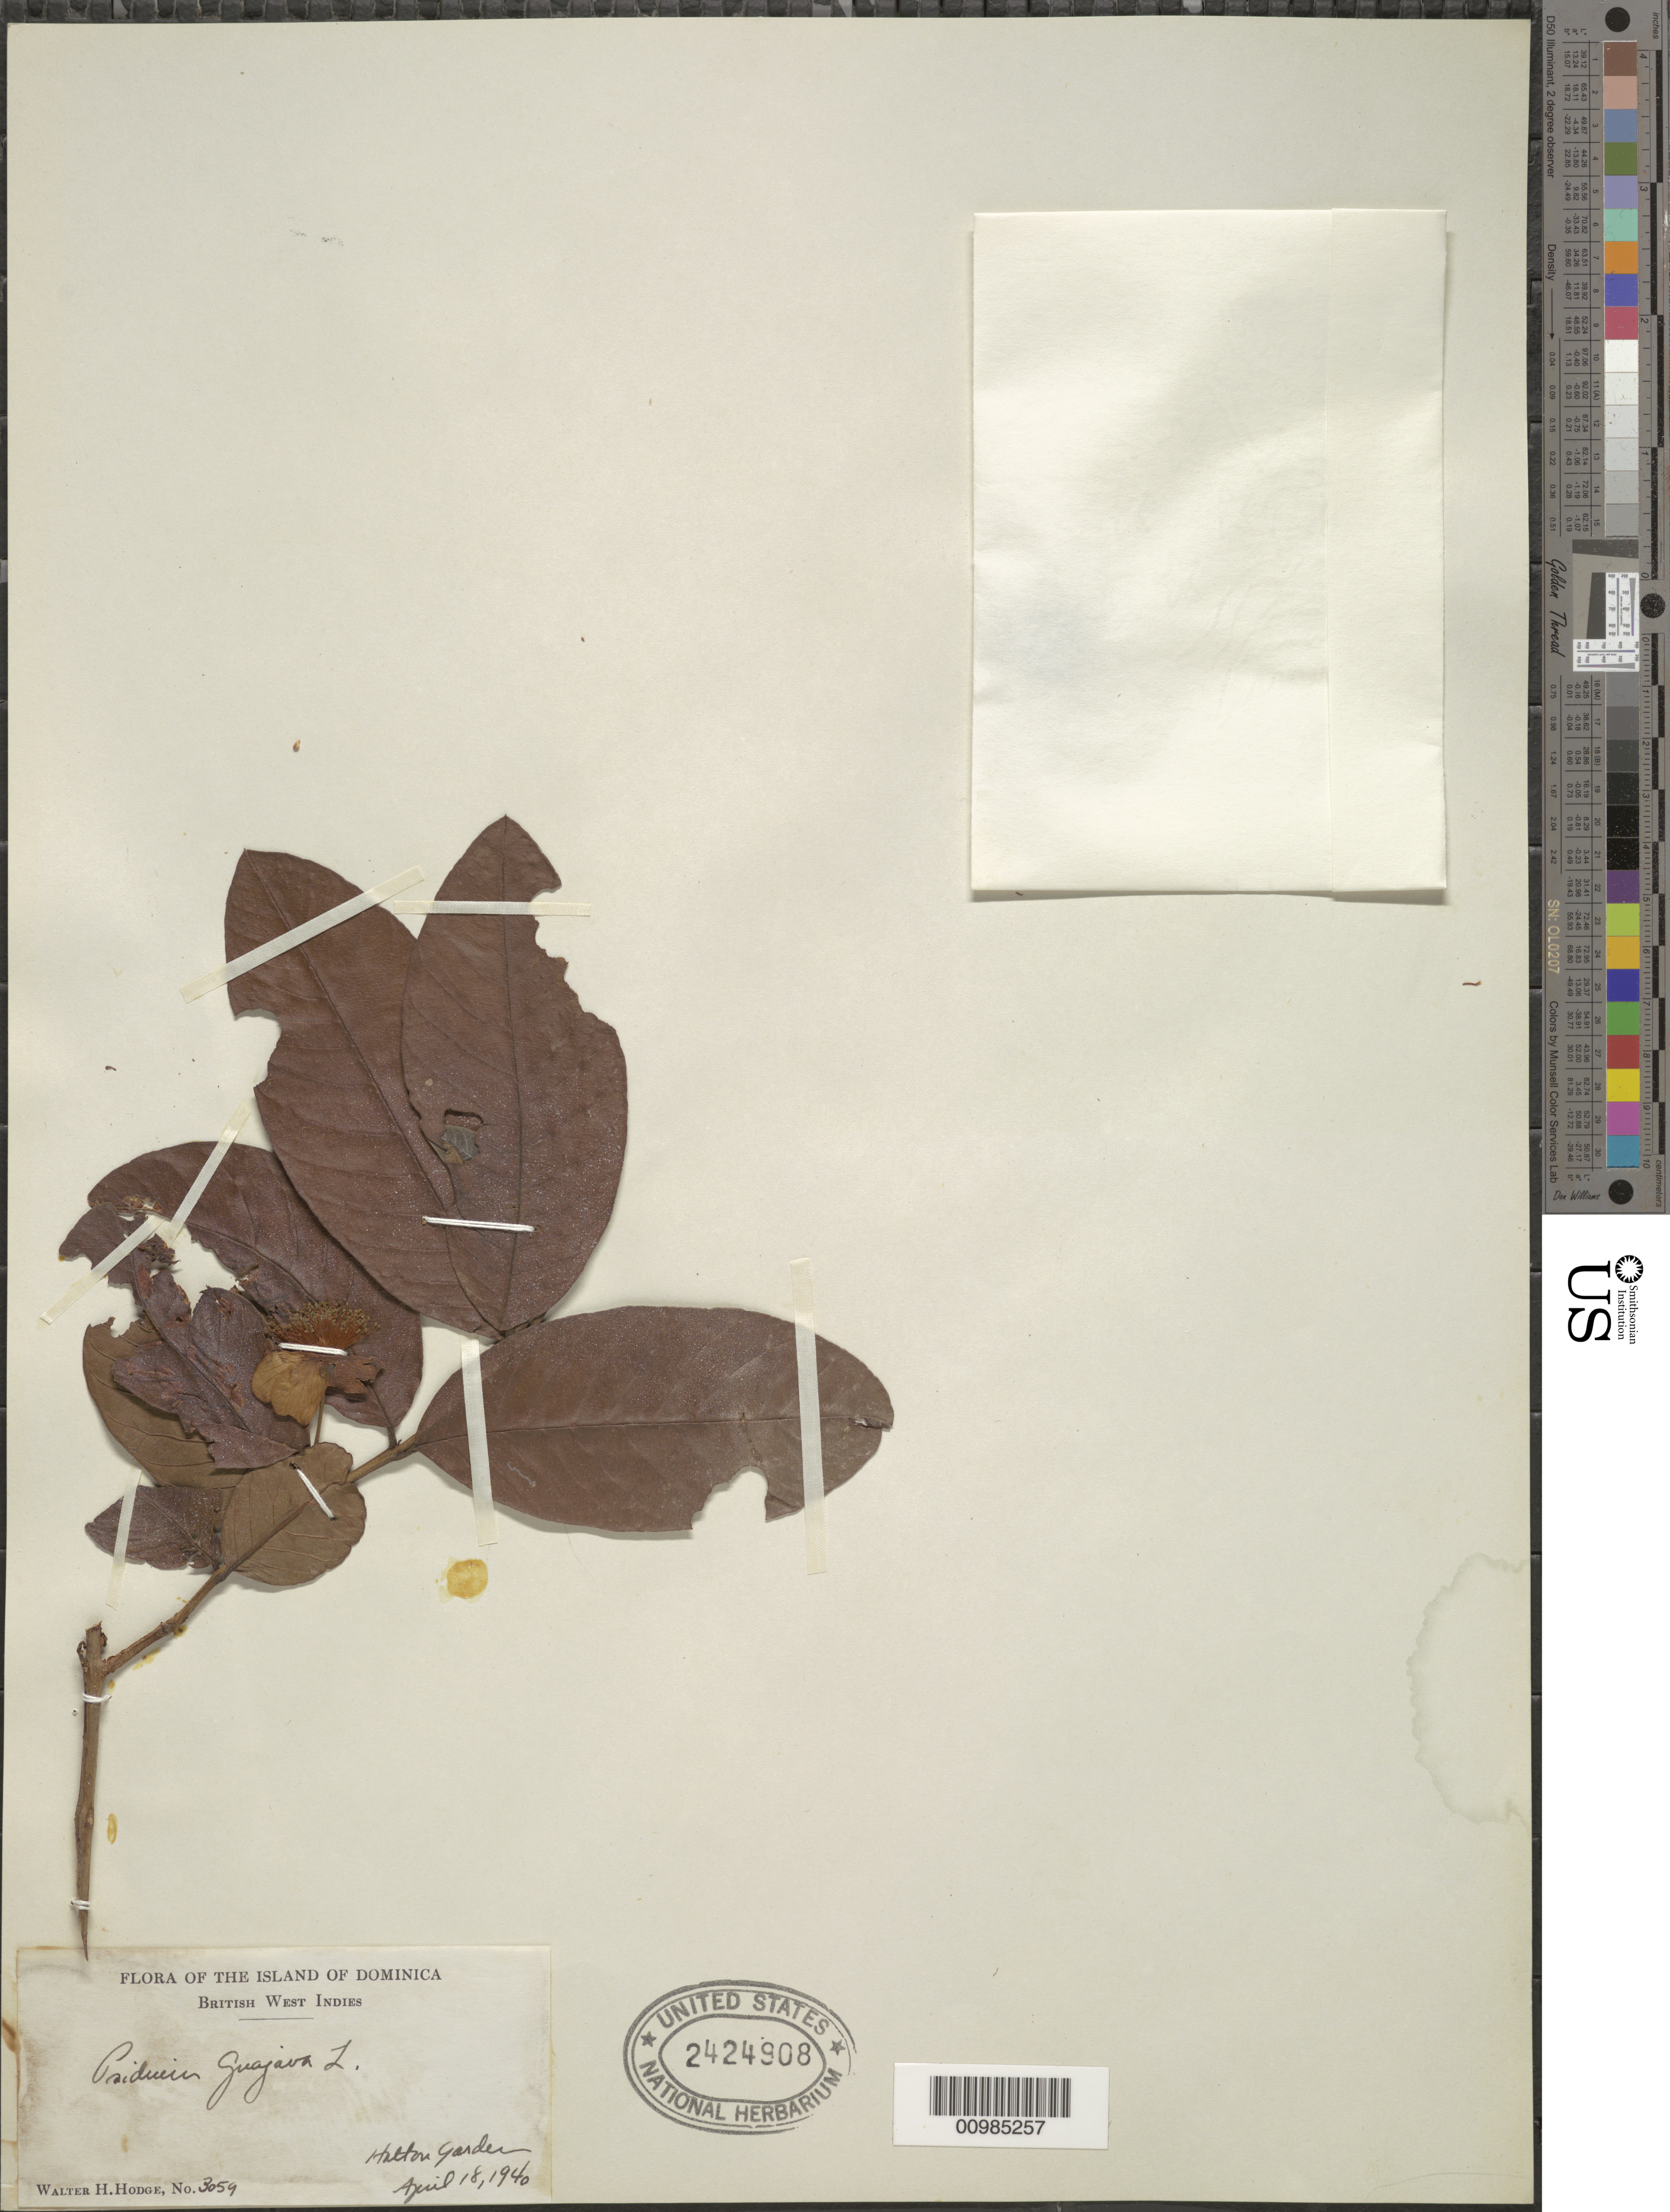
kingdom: Plantae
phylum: Tracheophyta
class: Magnoliopsida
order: Myrtales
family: Myrtaceae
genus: Psidium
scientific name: Psidium guajava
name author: L.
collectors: W. Hodge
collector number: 3059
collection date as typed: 18 Apr 1940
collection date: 1940-04-18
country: Dominica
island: Dominica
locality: Hilton Garden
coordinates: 0 N, 0 E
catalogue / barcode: US 2424908